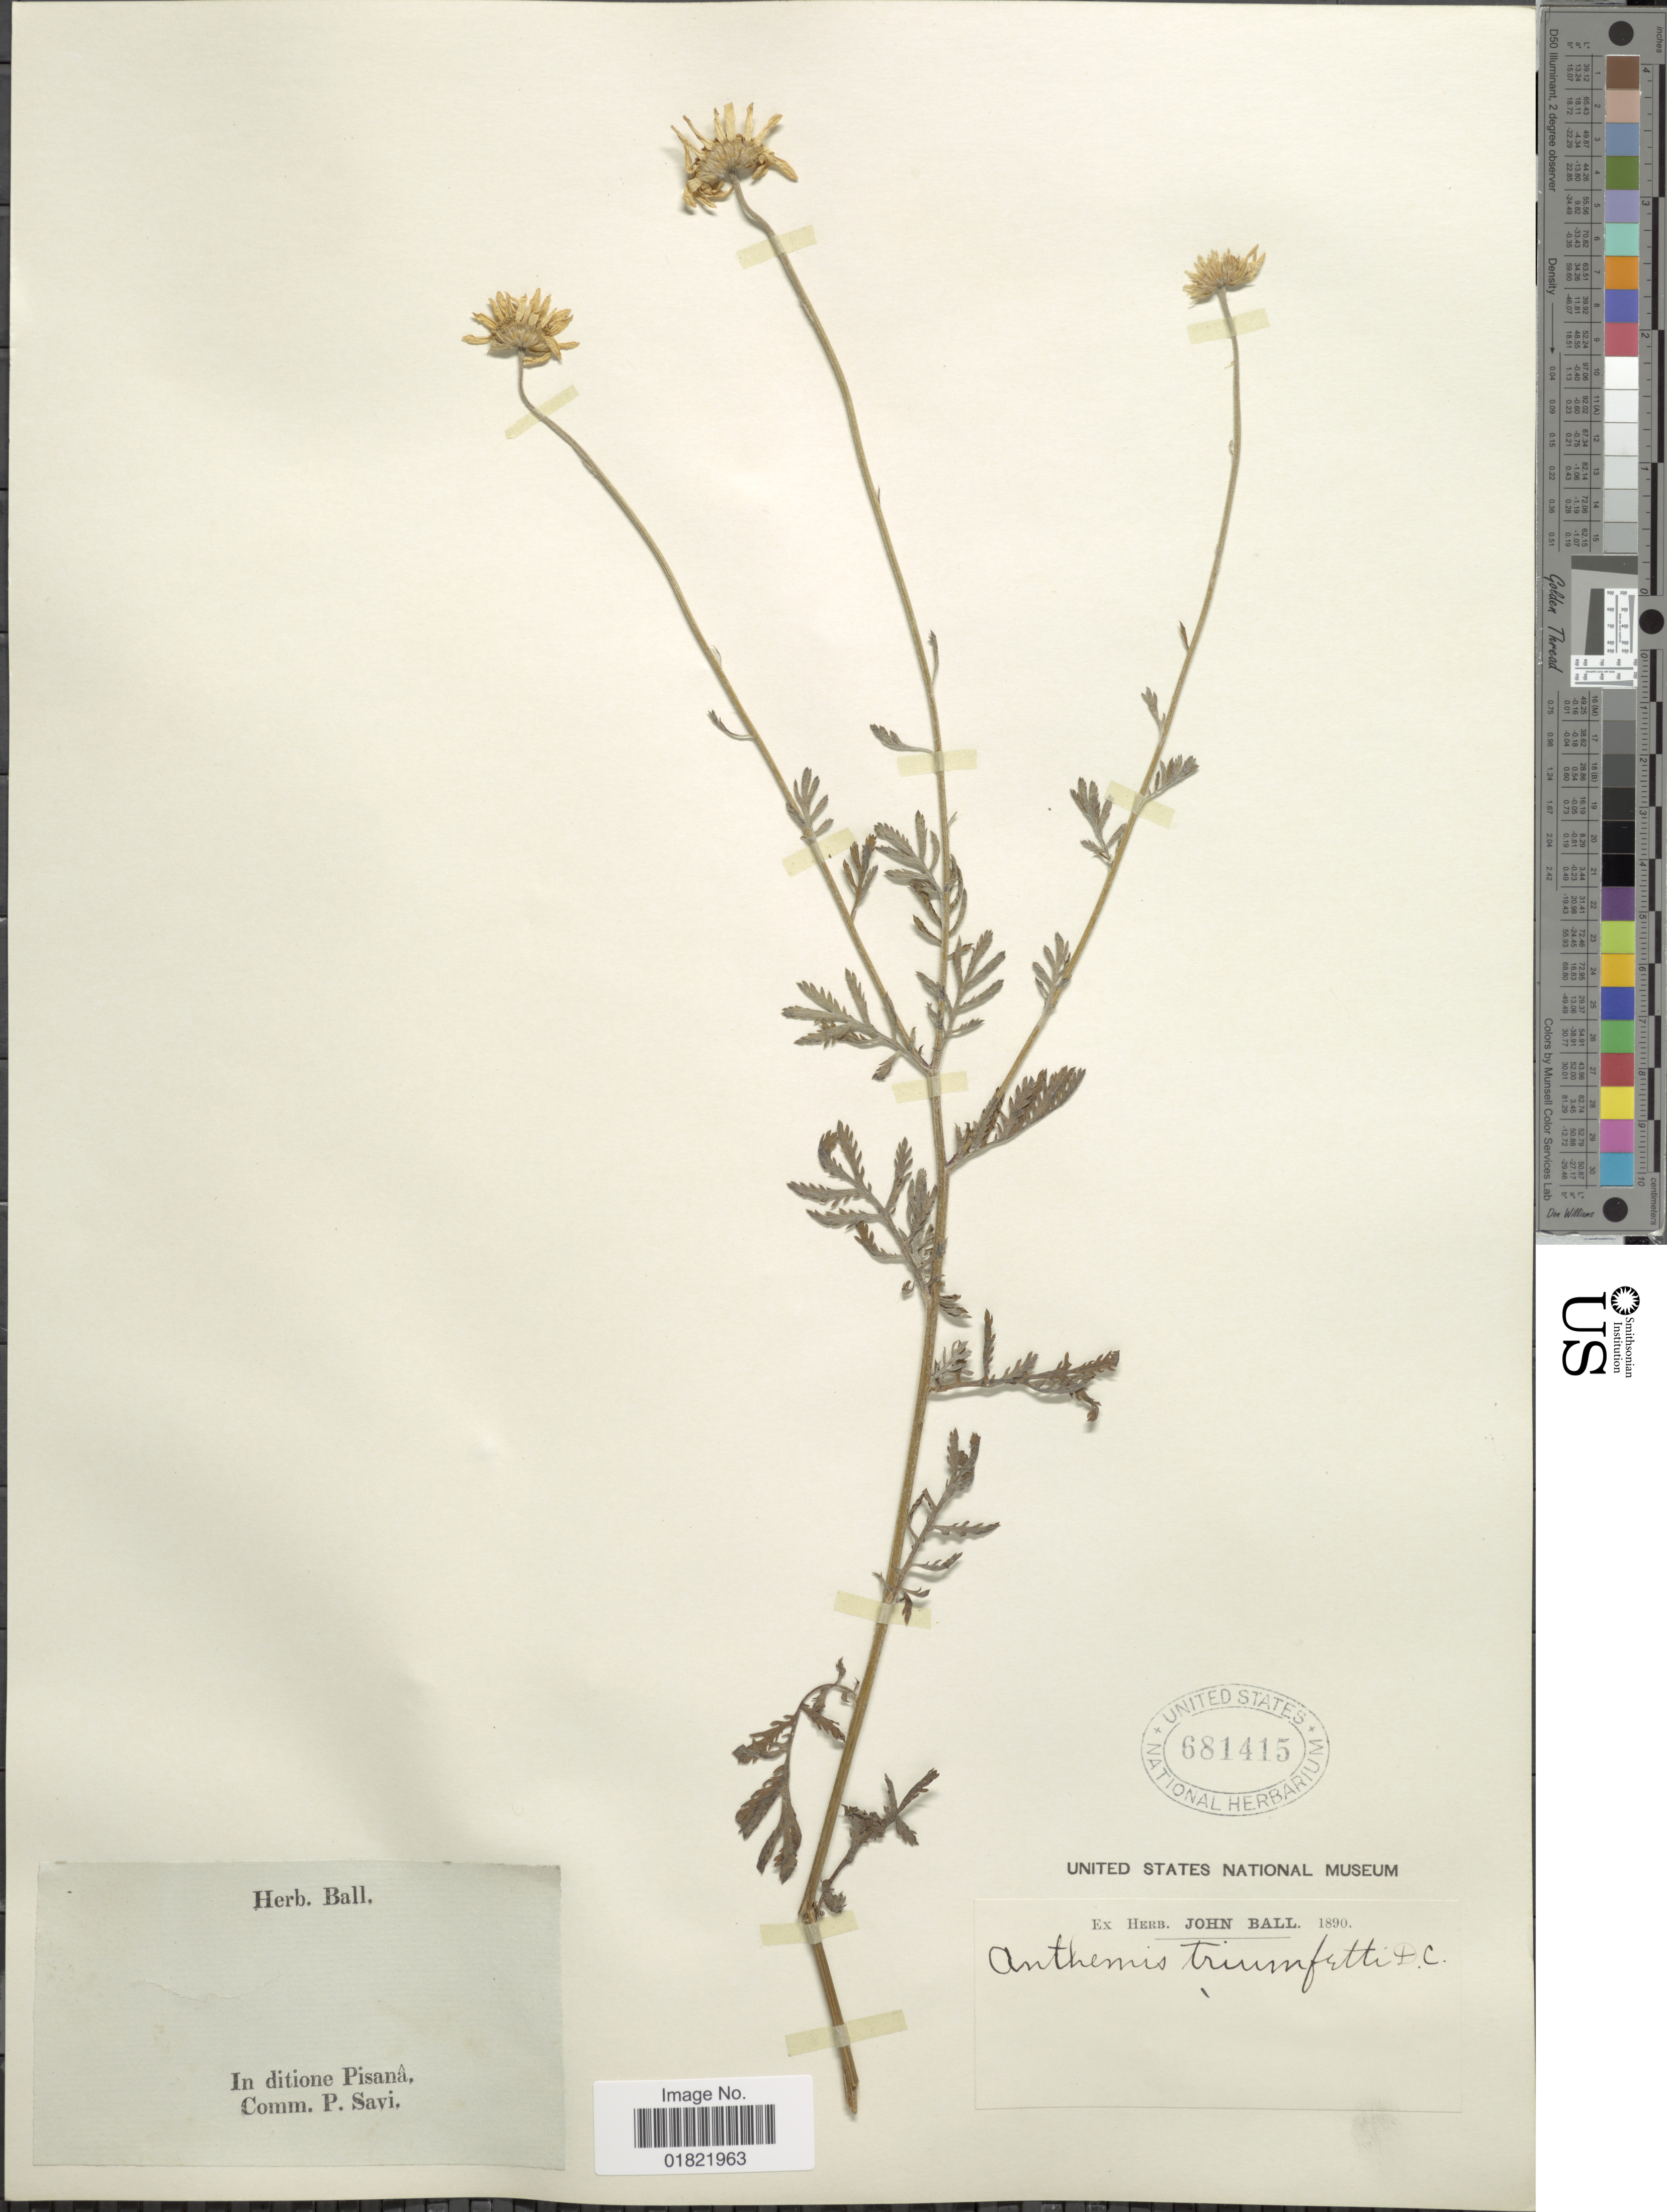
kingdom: Plantae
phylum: Tracheophyta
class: Magnoliopsida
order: Asterales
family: Asteraceae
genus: Anthemis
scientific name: Anthemis triumfetti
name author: (L.) All.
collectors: ex herb. John Ball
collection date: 1890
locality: In ditione Pisana [interpreted]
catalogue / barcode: US 681415